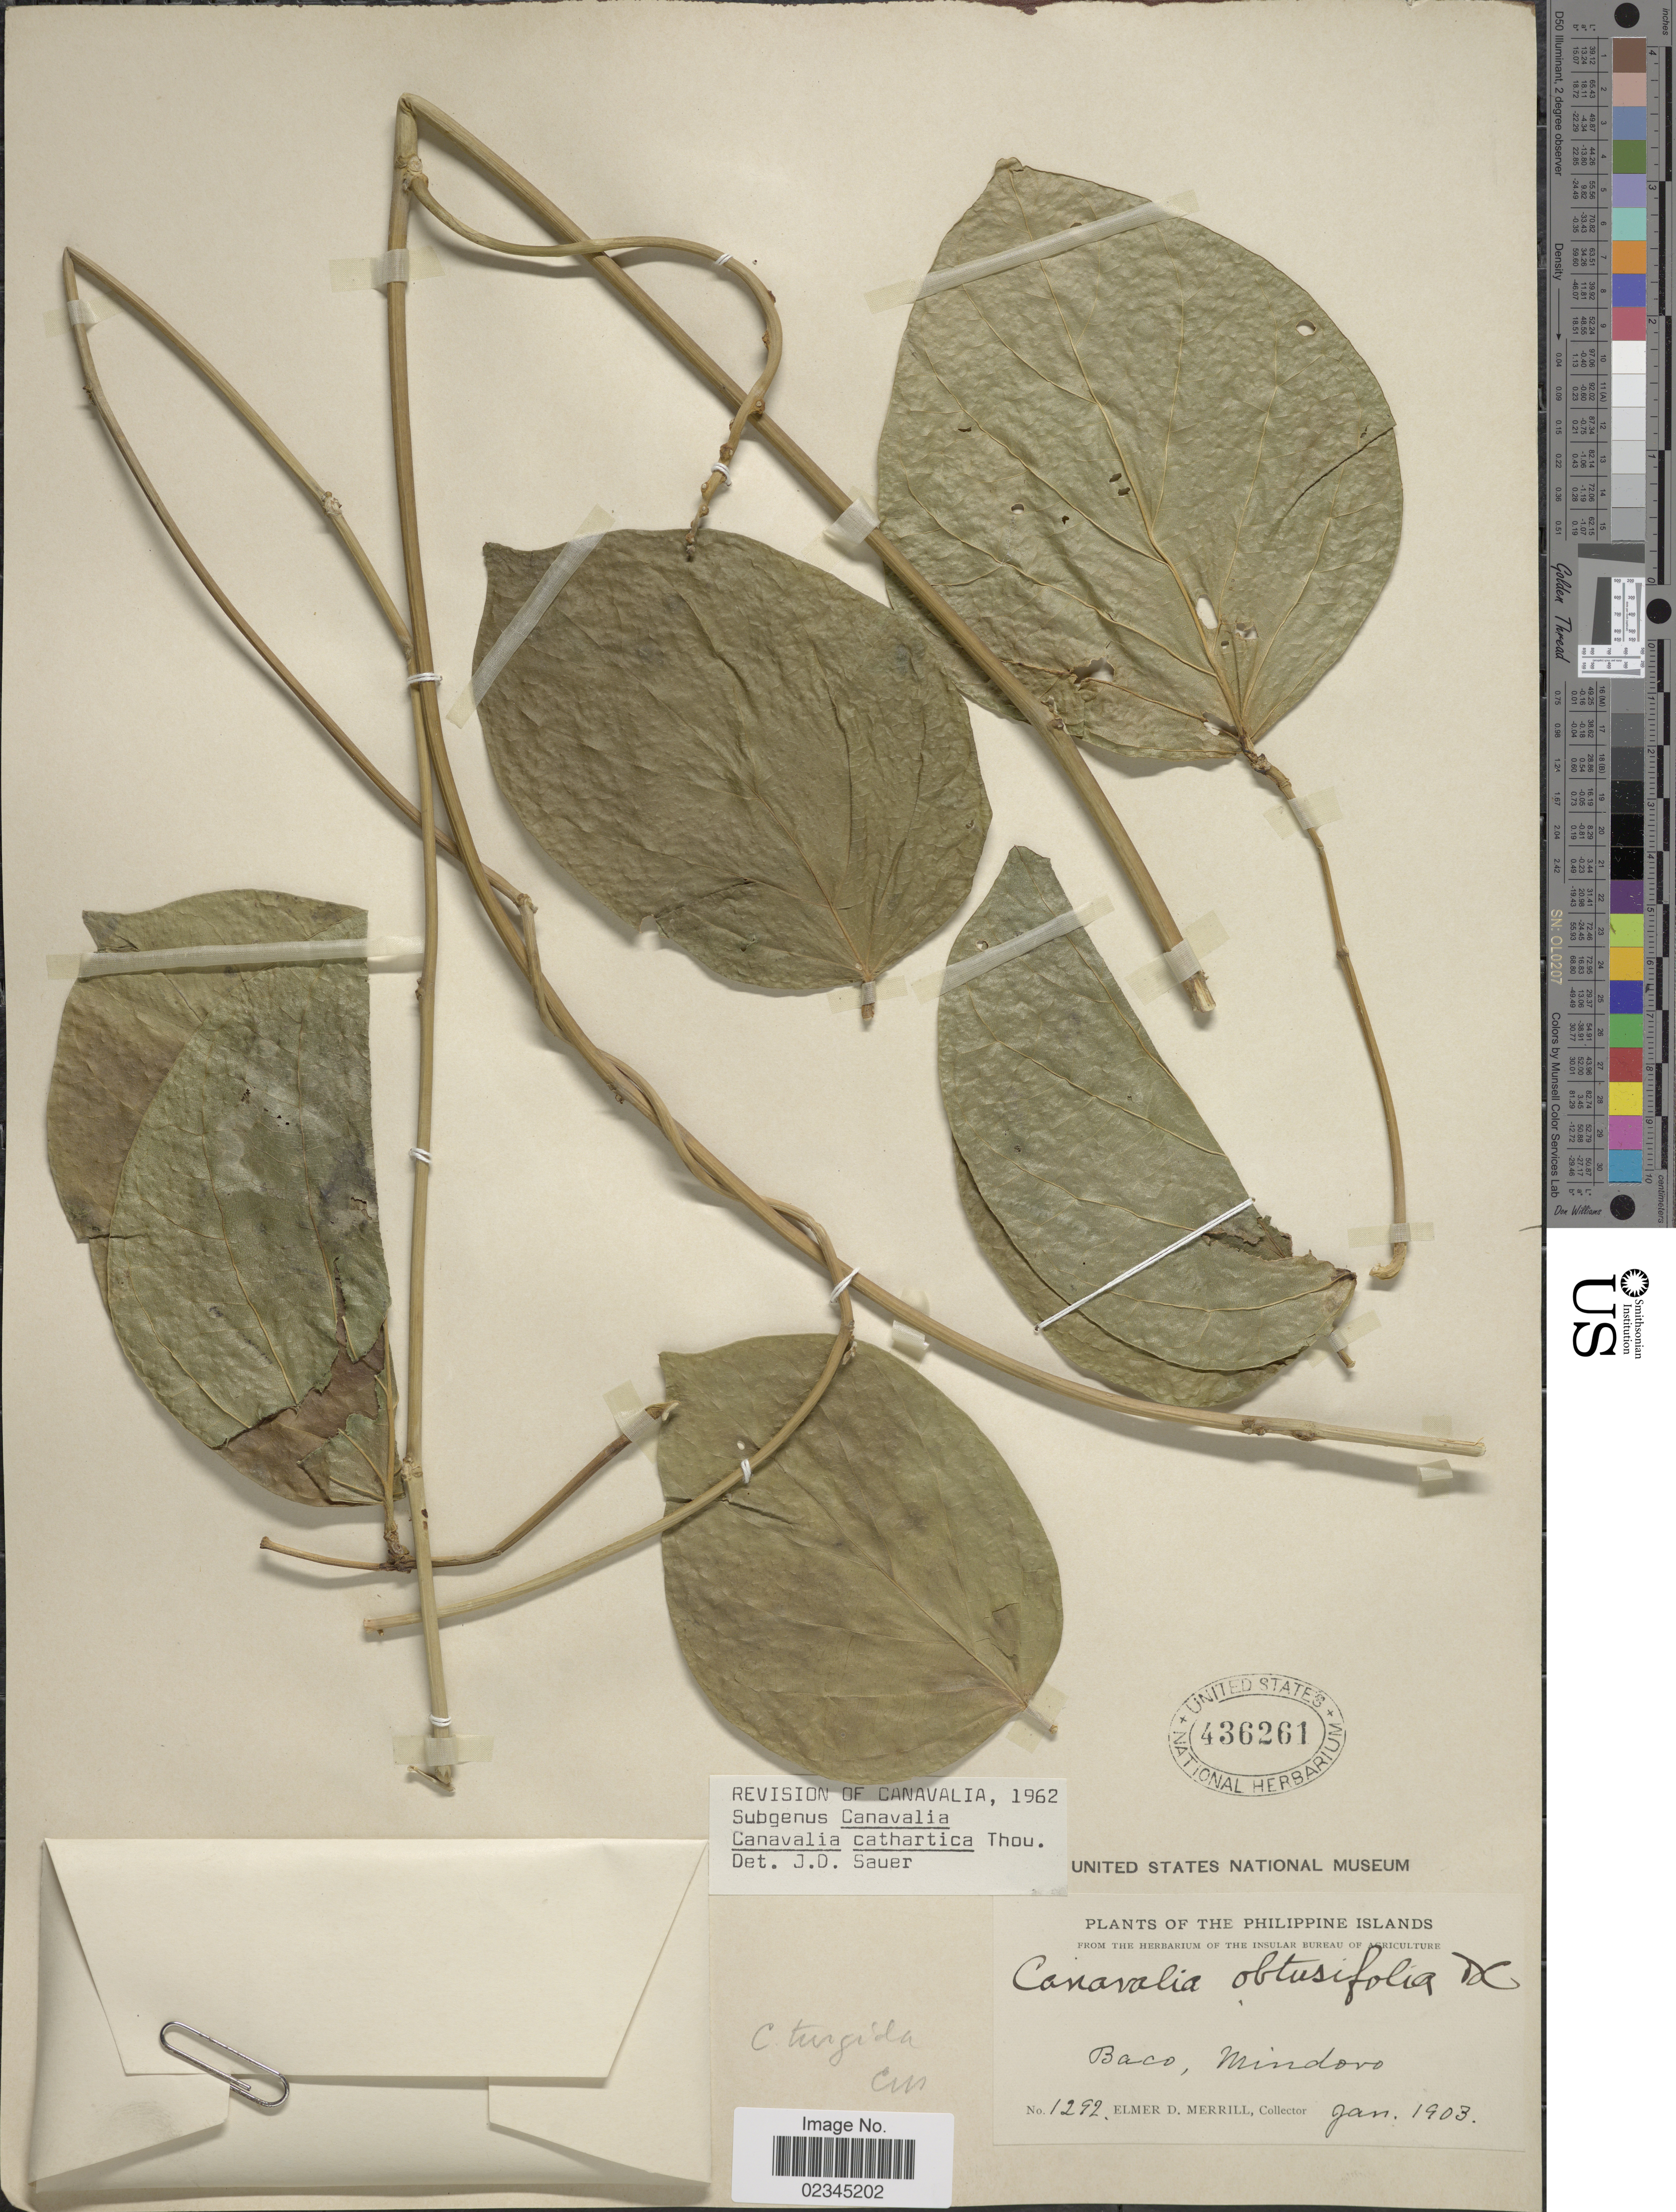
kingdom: Plantae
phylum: Tracheophyta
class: Magnoliopsida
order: Fabales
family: Fabaceae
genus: Canavalia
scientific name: Canavalia cathartica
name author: Thouars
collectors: E. D. Merrill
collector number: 1292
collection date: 1903-01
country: Philippines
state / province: Mimaropa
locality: Baco, Mindoro.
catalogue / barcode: US 436261